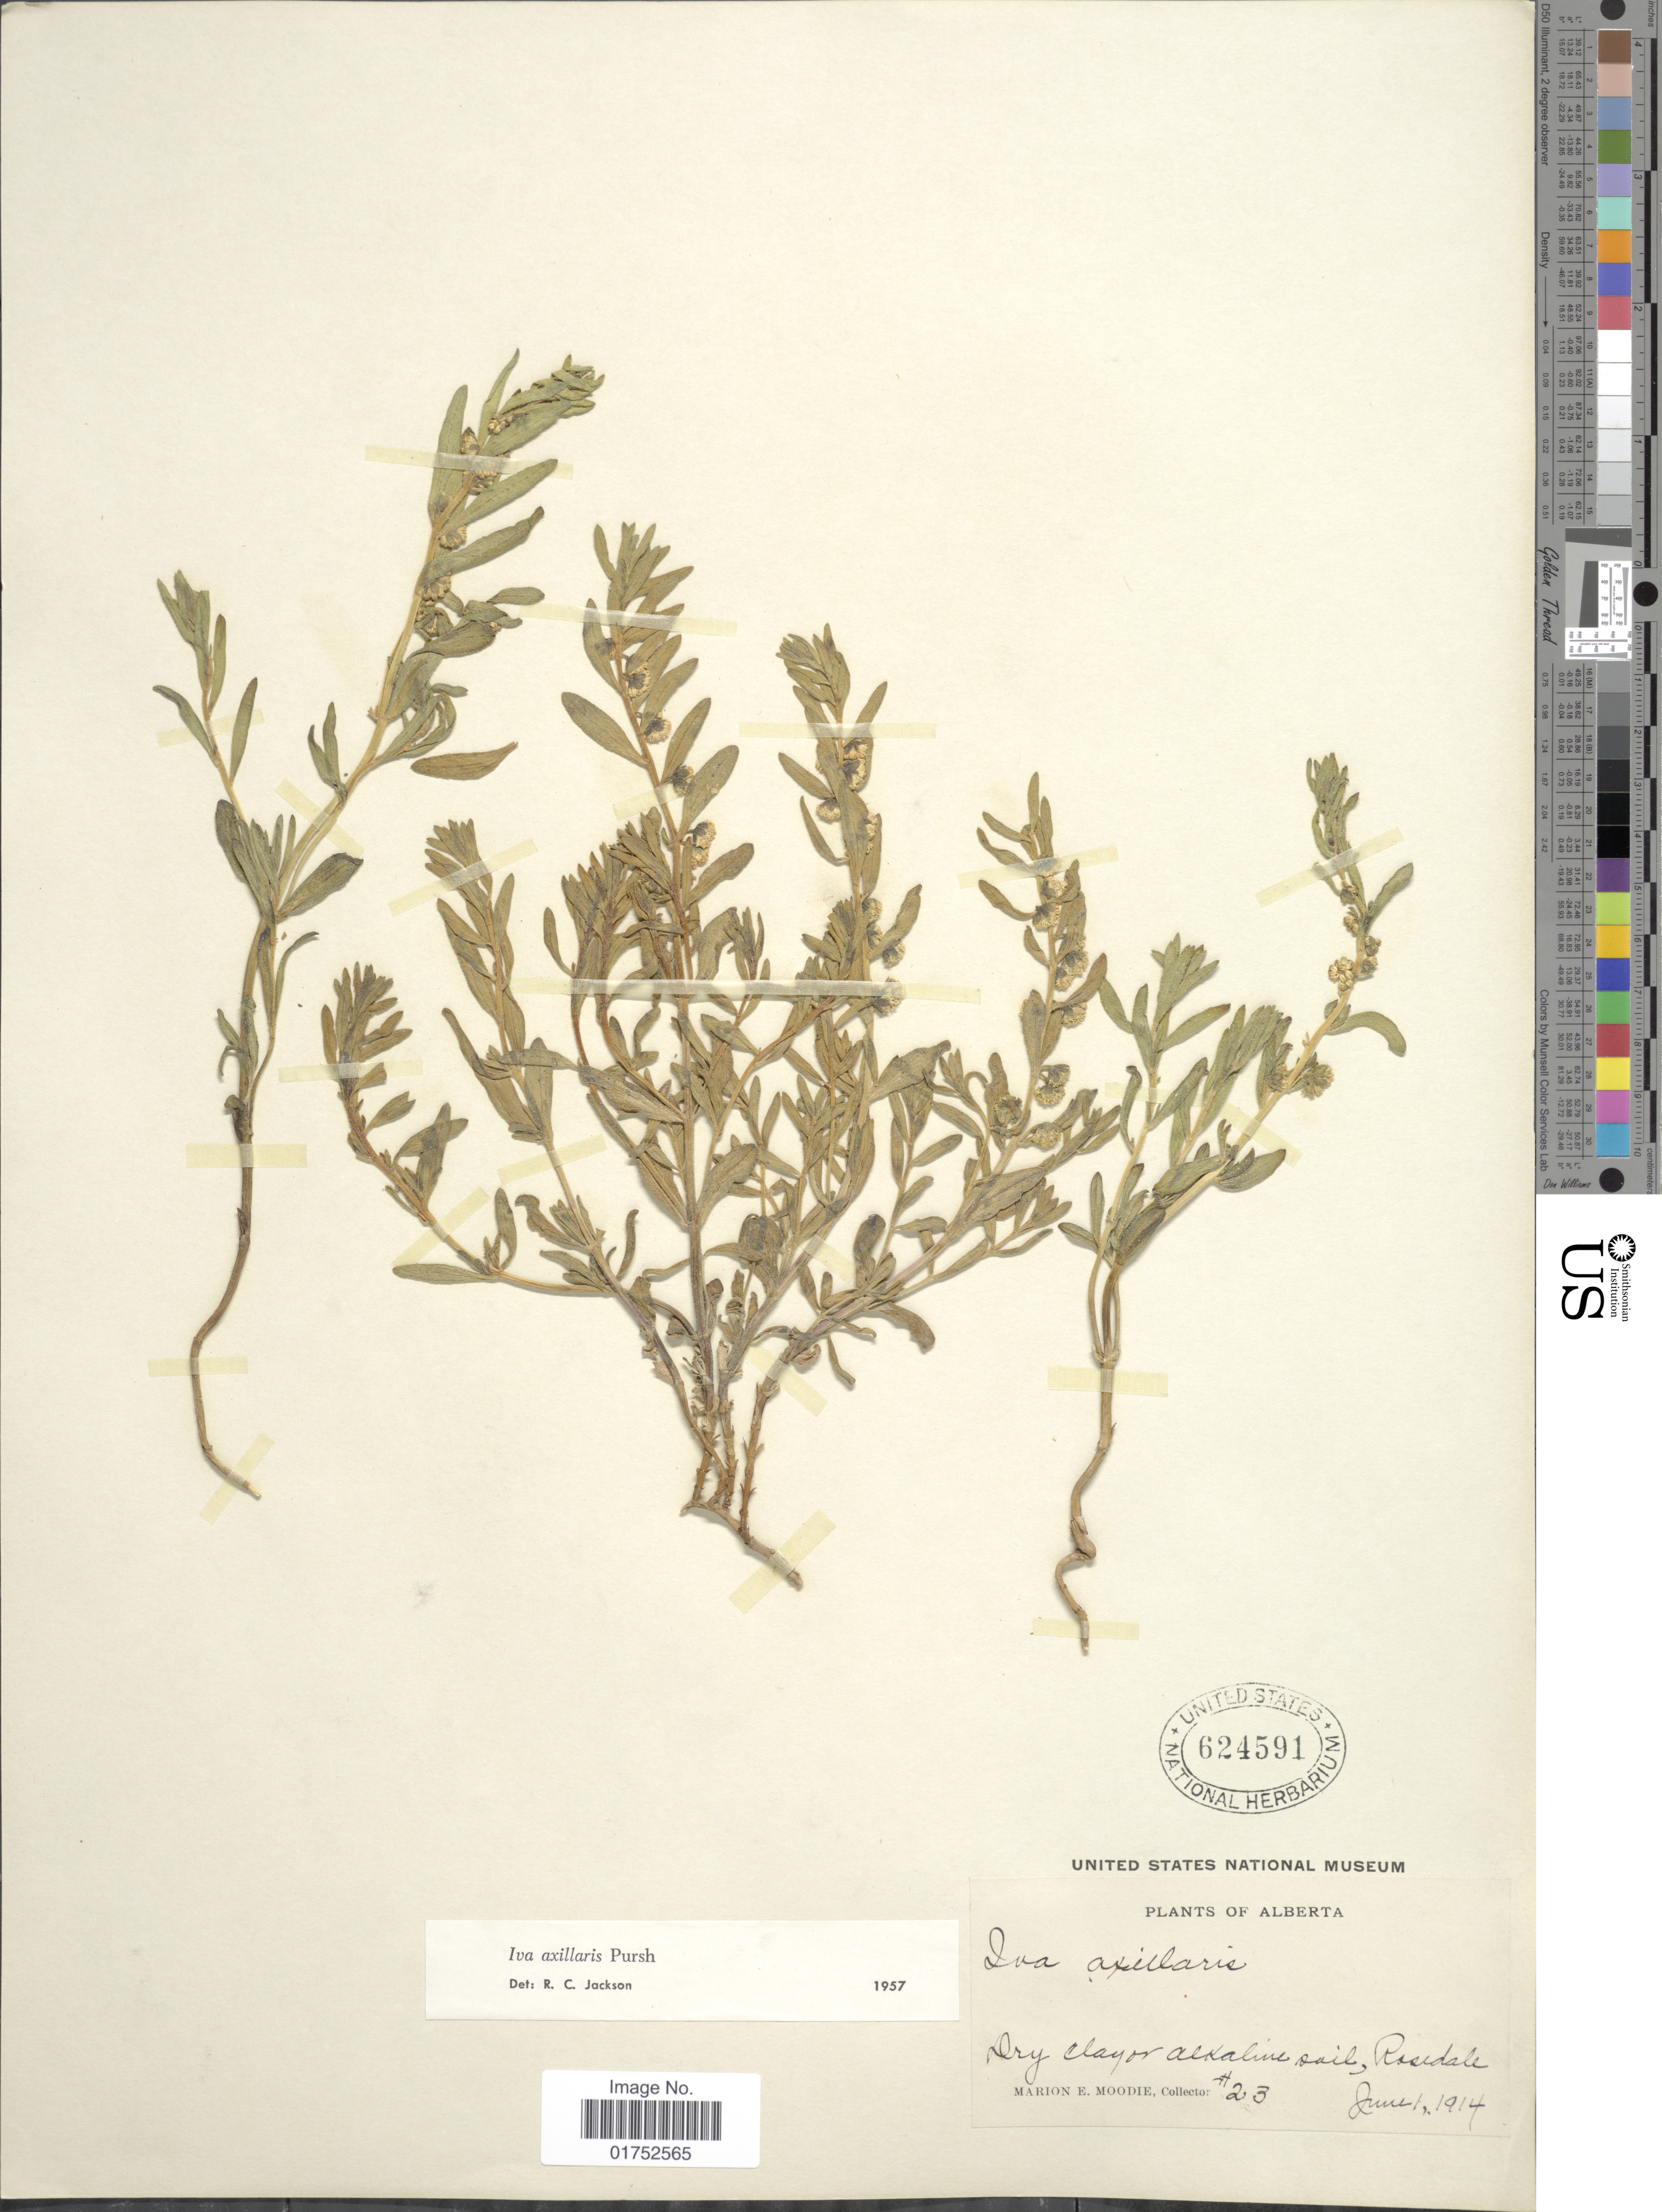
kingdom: Plantae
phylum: Tracheophyta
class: Magnoliopsida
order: Asterales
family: Asteraceae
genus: Iva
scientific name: Iva axillaris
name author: Pursh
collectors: M. E. Moodie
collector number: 23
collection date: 1914-06-01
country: Canada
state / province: Alberta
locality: Alkaline soil, Rosedale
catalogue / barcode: US 624591